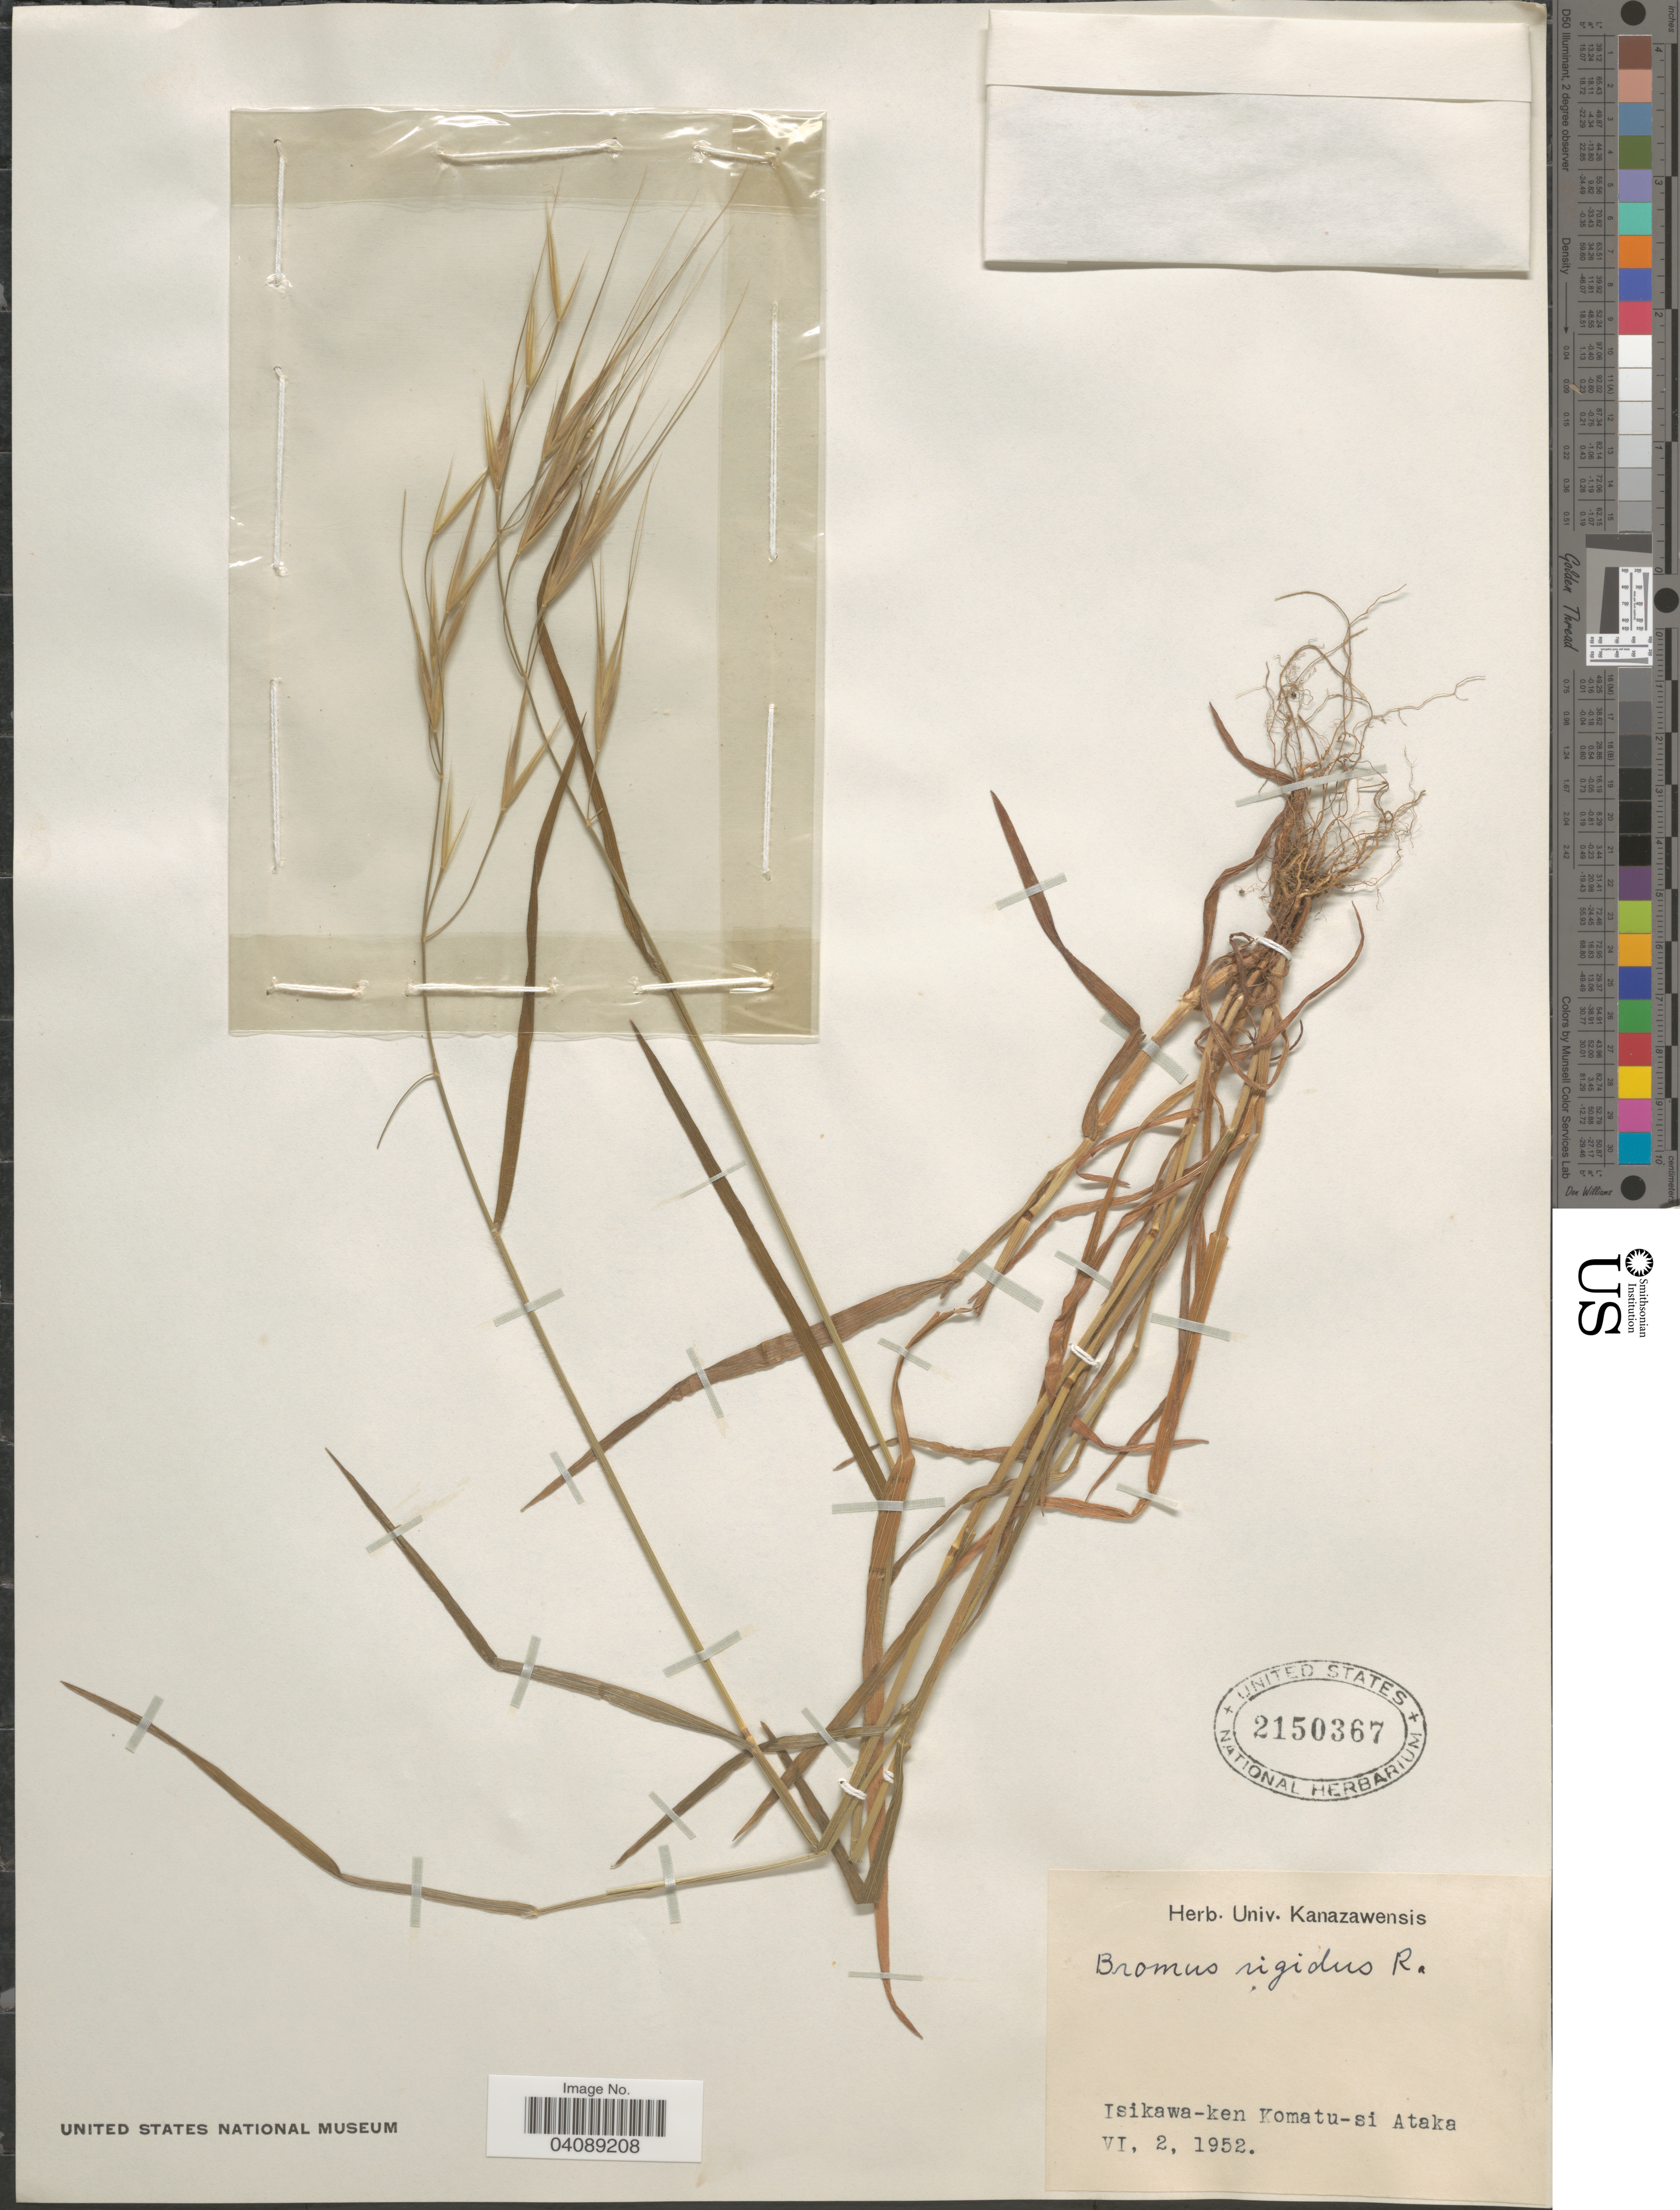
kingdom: Plantae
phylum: Tracheophyta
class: Liliopsida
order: Poales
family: Poaceae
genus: Bromus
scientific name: Bromus rigidus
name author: Roth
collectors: Ex Herb. Univ. Kanazawensis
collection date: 1952-06-02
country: Japan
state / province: Isikawa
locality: Isikawa-ken Komatu-si Ataka.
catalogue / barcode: US 2150367